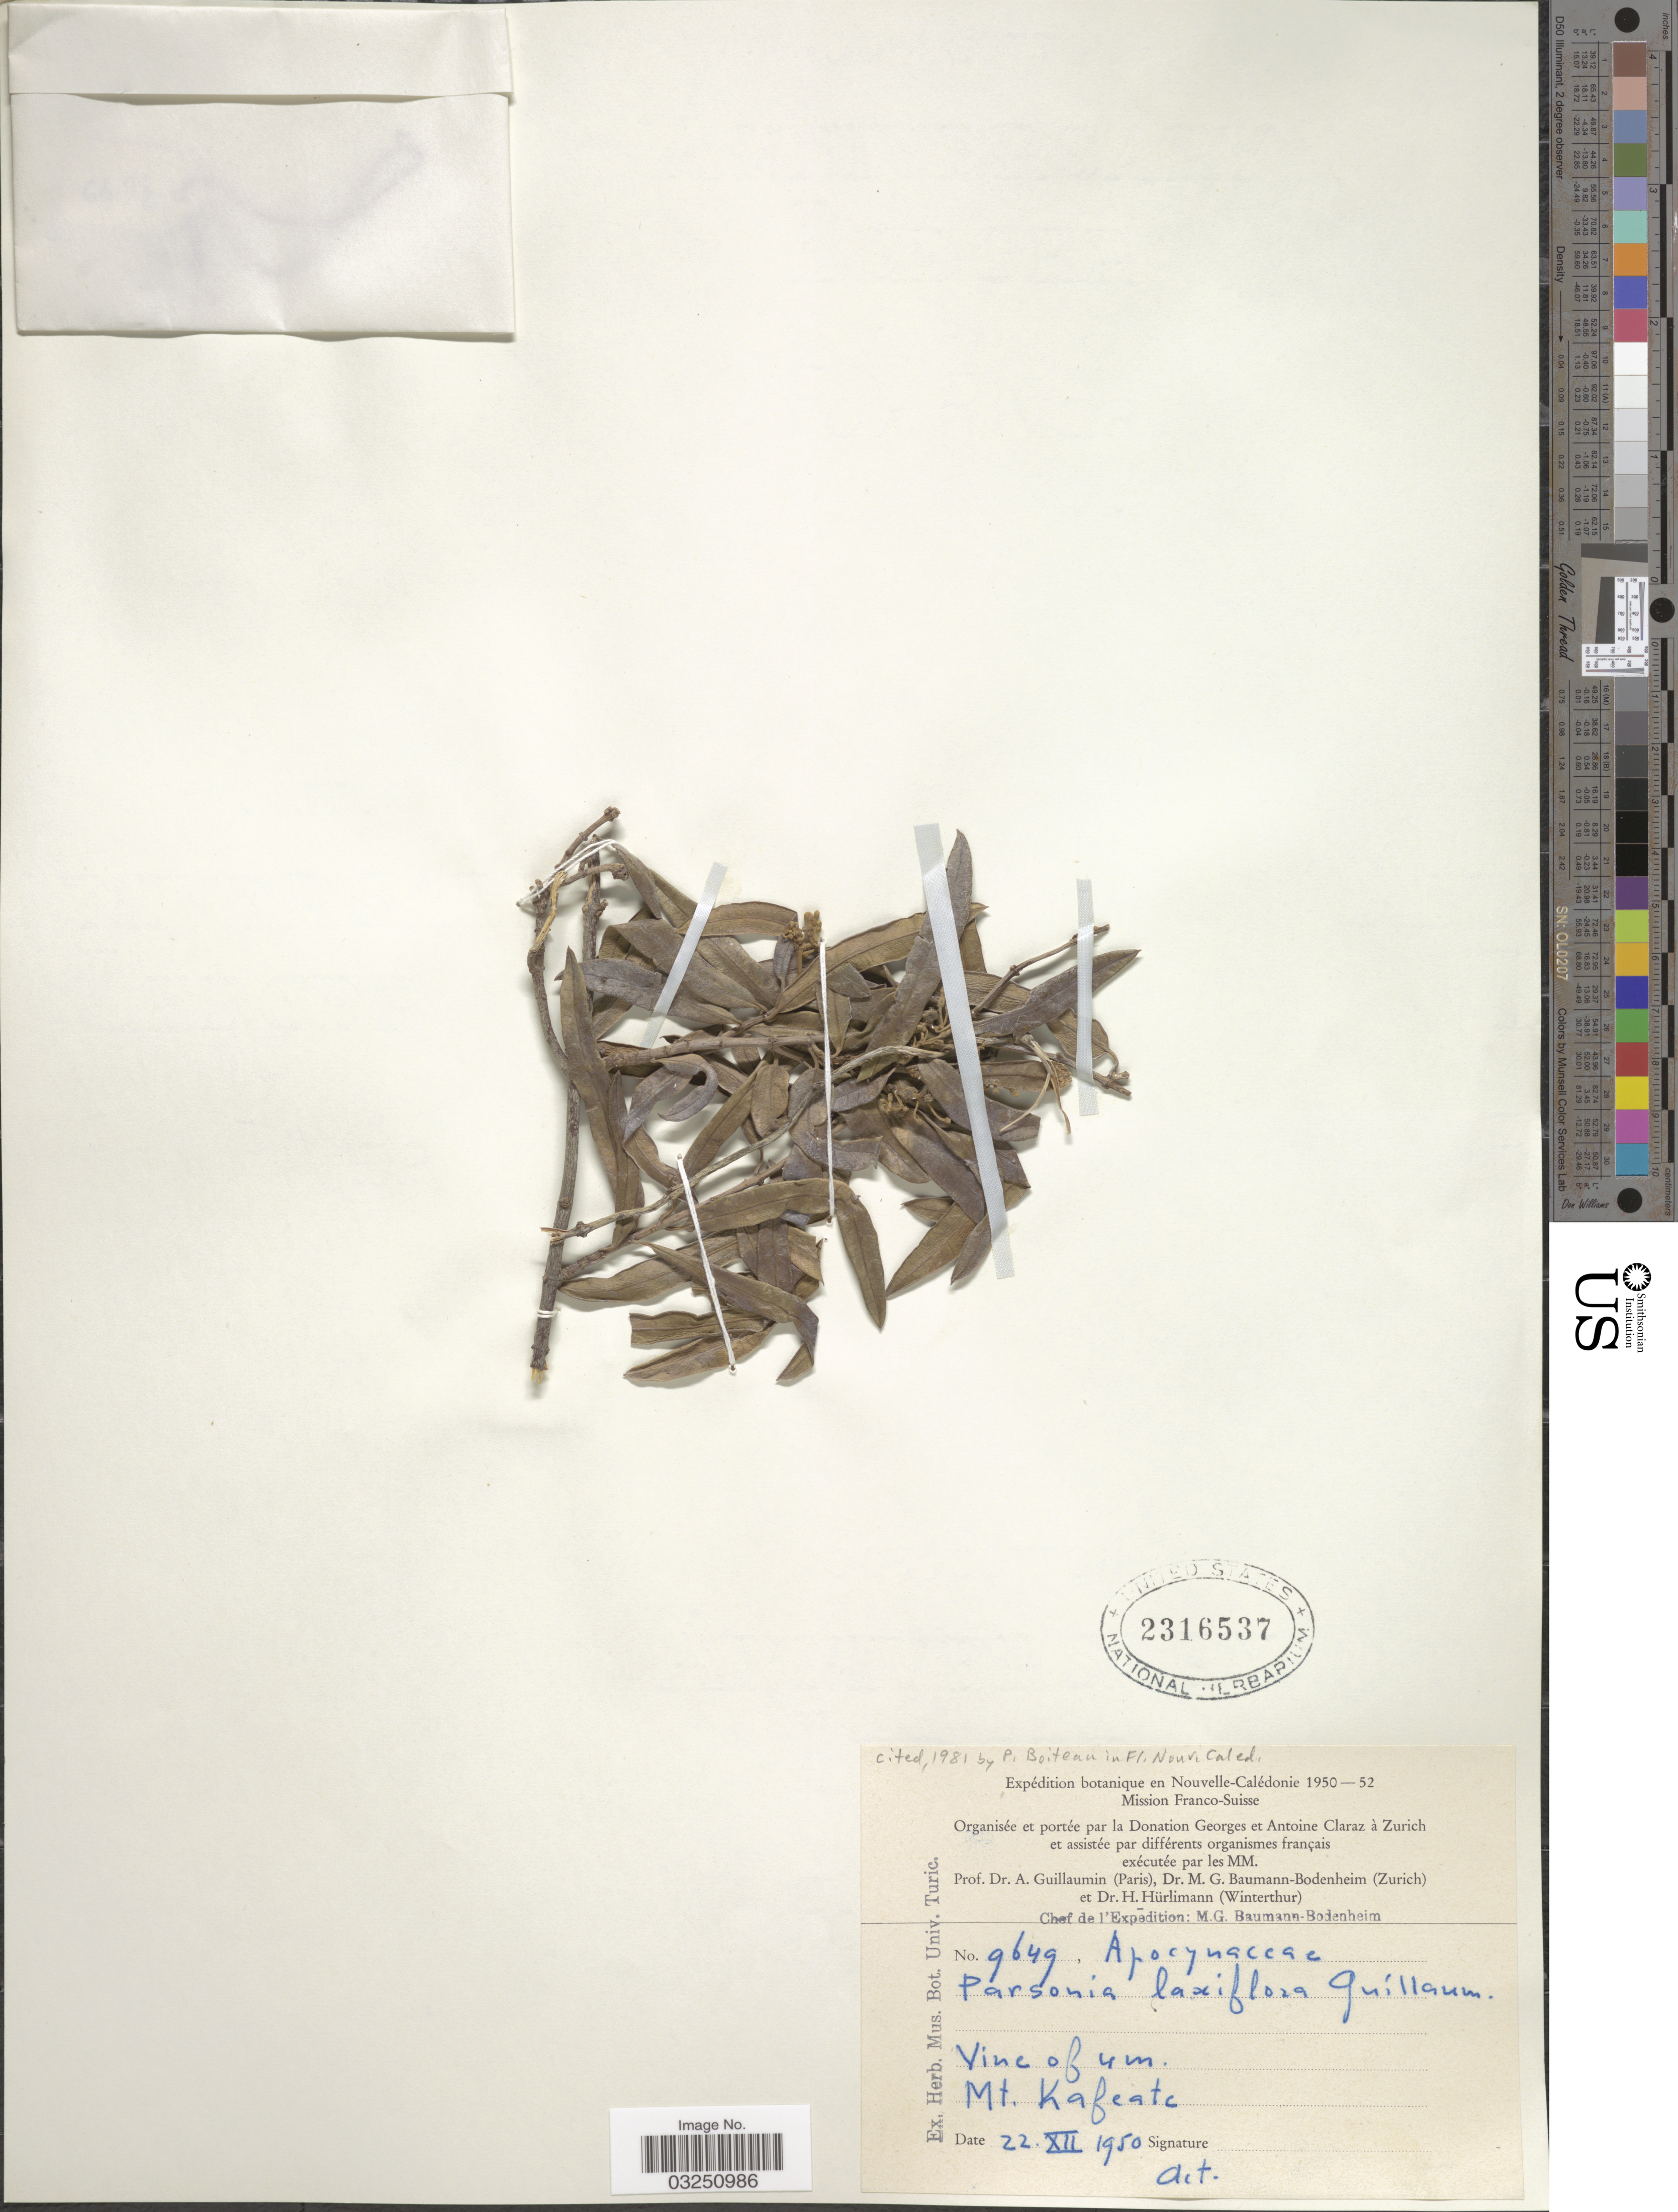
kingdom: Plantae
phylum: Tracheophyta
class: Magnoliopsida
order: Myrtales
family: Lythraceae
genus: Parsonsia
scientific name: Parsonsia laxiflora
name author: Guillaumin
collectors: A. Guillaumin, M. G. Baumann-Bodenheim & H. Hürlimann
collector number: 9649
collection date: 1950-12-22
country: New Caledonia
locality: Nouvelle-Calédonie. Mt. Kafeatc [interpreted].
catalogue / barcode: US 2316537